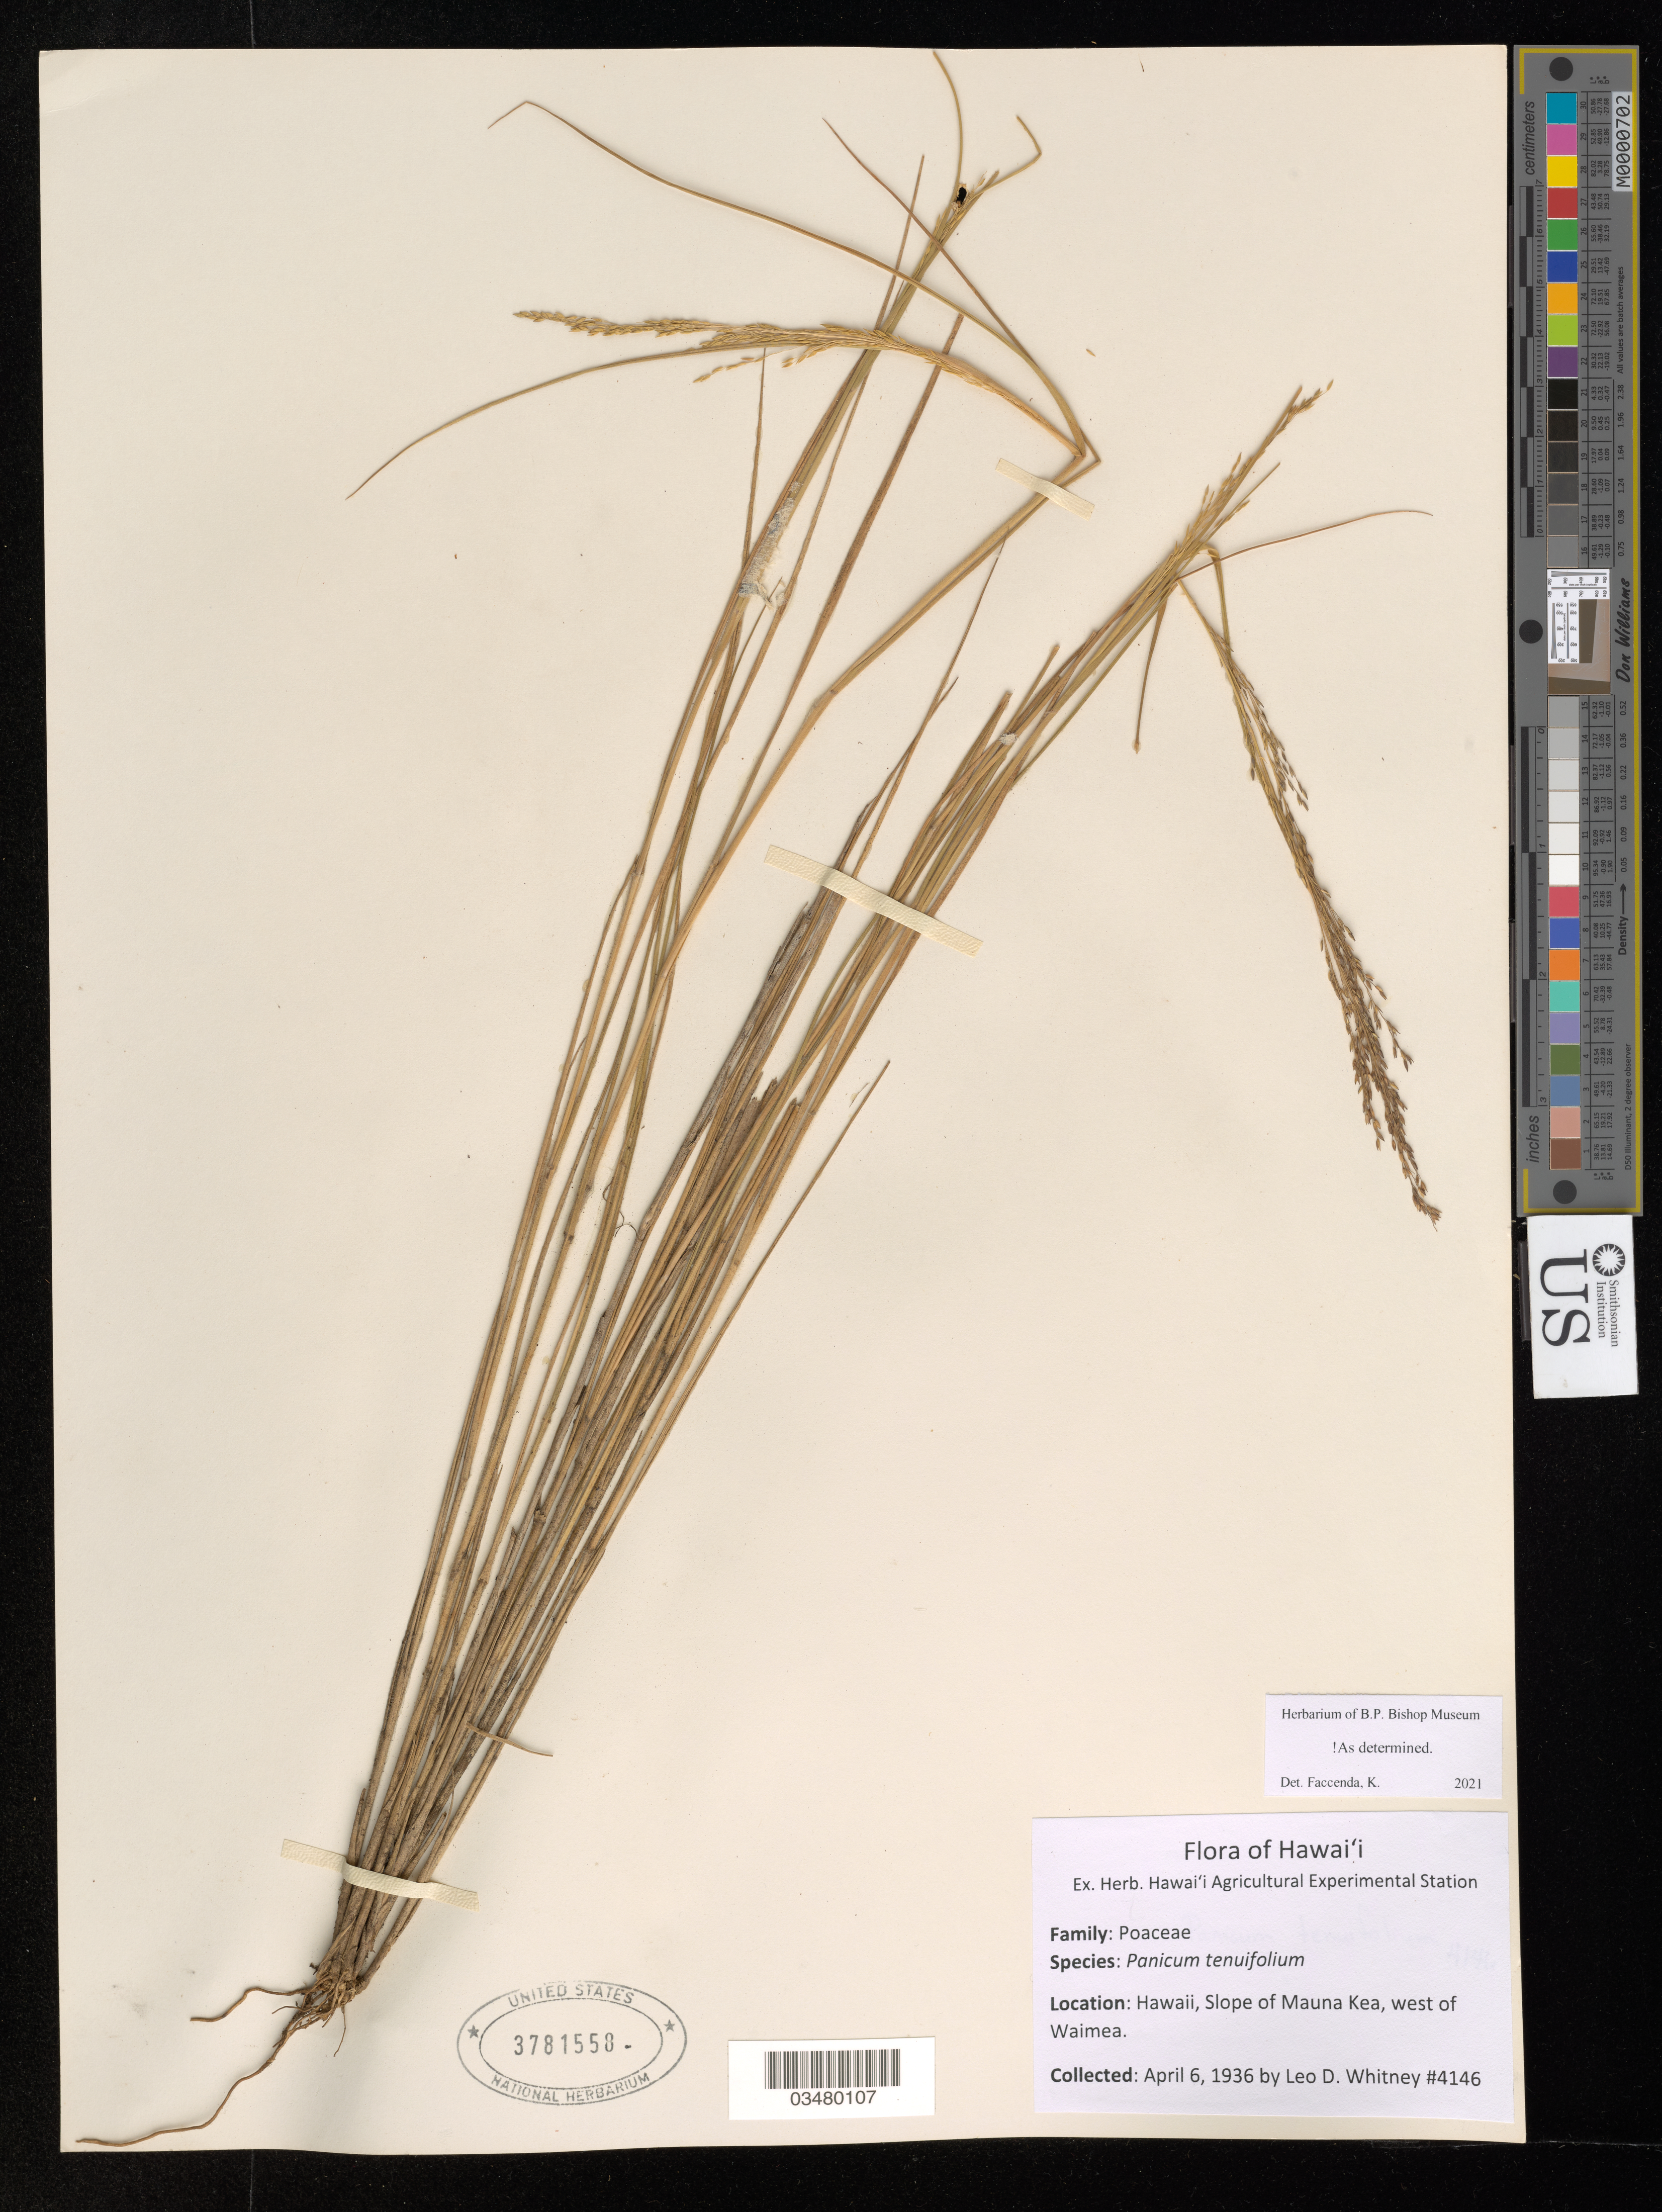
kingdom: Plantae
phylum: Tracheophyta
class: Liliopsida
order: Poales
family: Poaceae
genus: Panicum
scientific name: Panicum tenuifolium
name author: Hook. & Arn.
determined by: Faccenda, K.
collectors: L. Whitney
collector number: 4146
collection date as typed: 6 Apr 1936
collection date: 1936-04-06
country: United States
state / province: Hawaii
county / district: Hawaii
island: Hawaii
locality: slope of Mauna Kea, west of Waimea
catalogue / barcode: US 3781558